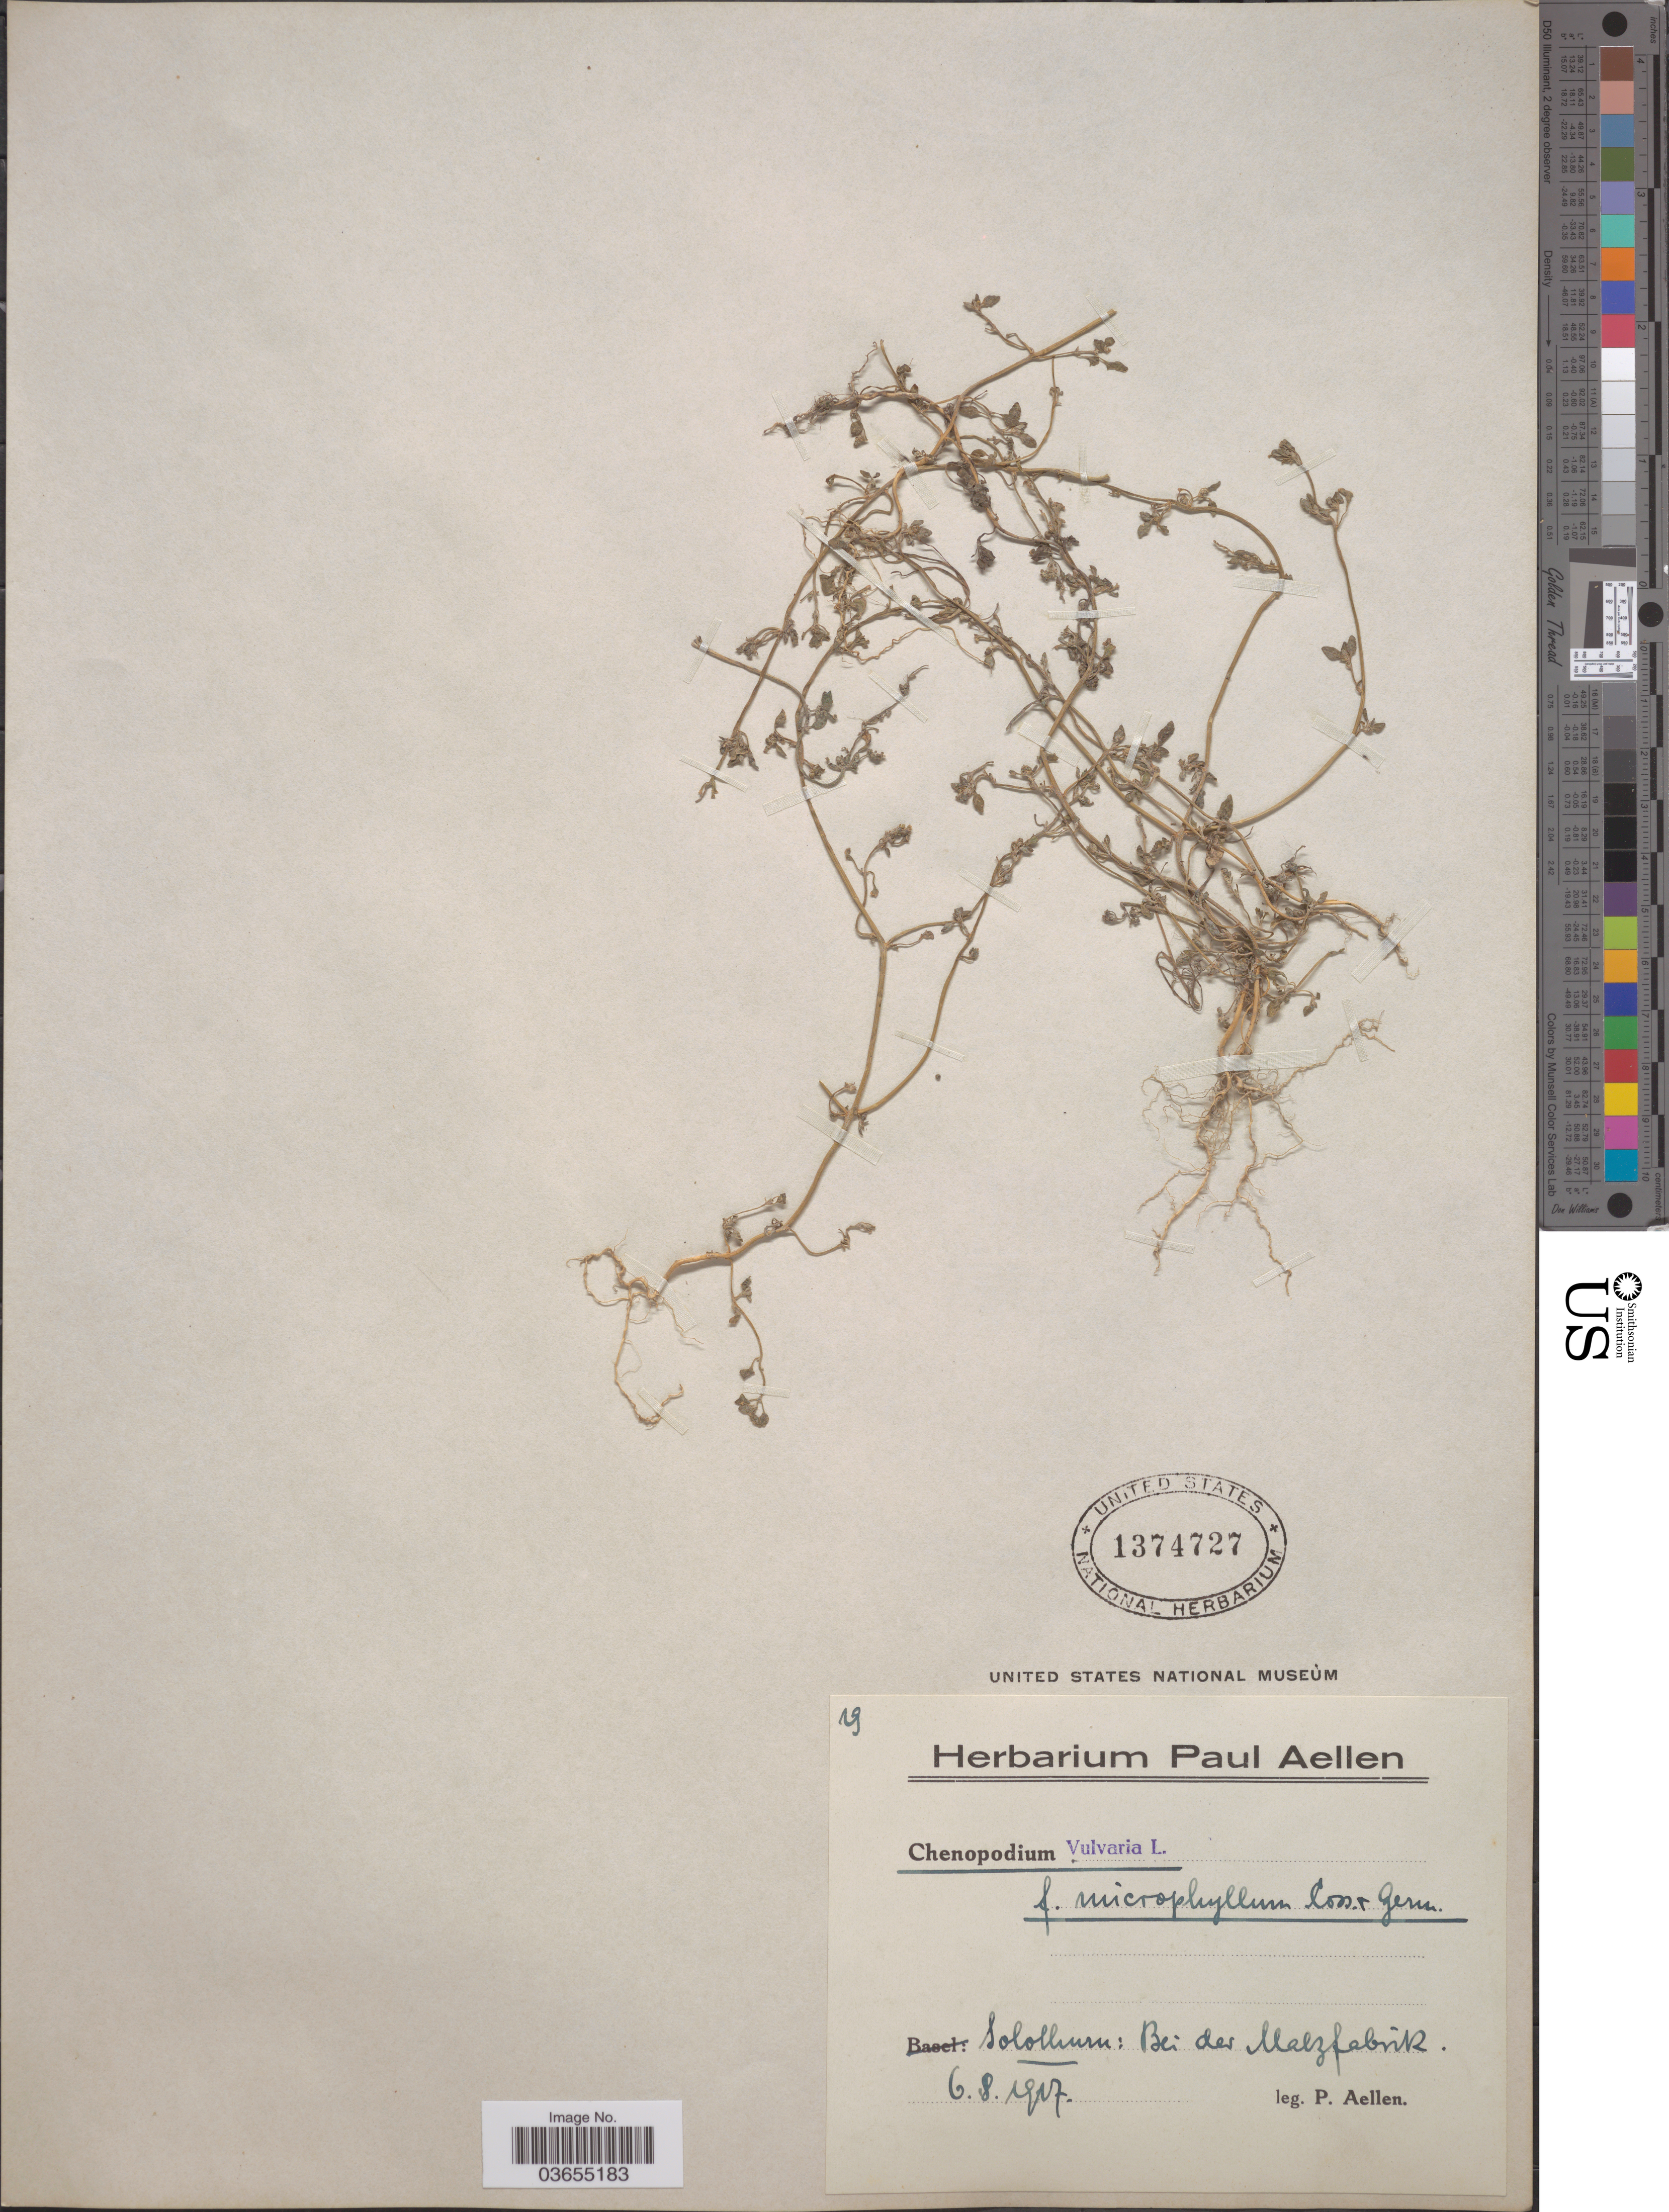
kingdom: Plantae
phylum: Tracheophyta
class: Magnoliopsida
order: Caryophyllales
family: Amaranthaceae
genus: Chenopodium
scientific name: Chenopodium vulvaria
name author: L.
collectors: P. Aellen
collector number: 19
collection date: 1917-08-06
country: Switzerland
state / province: Solothurn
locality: Bei des Malzfabrik.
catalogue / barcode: US 1374727